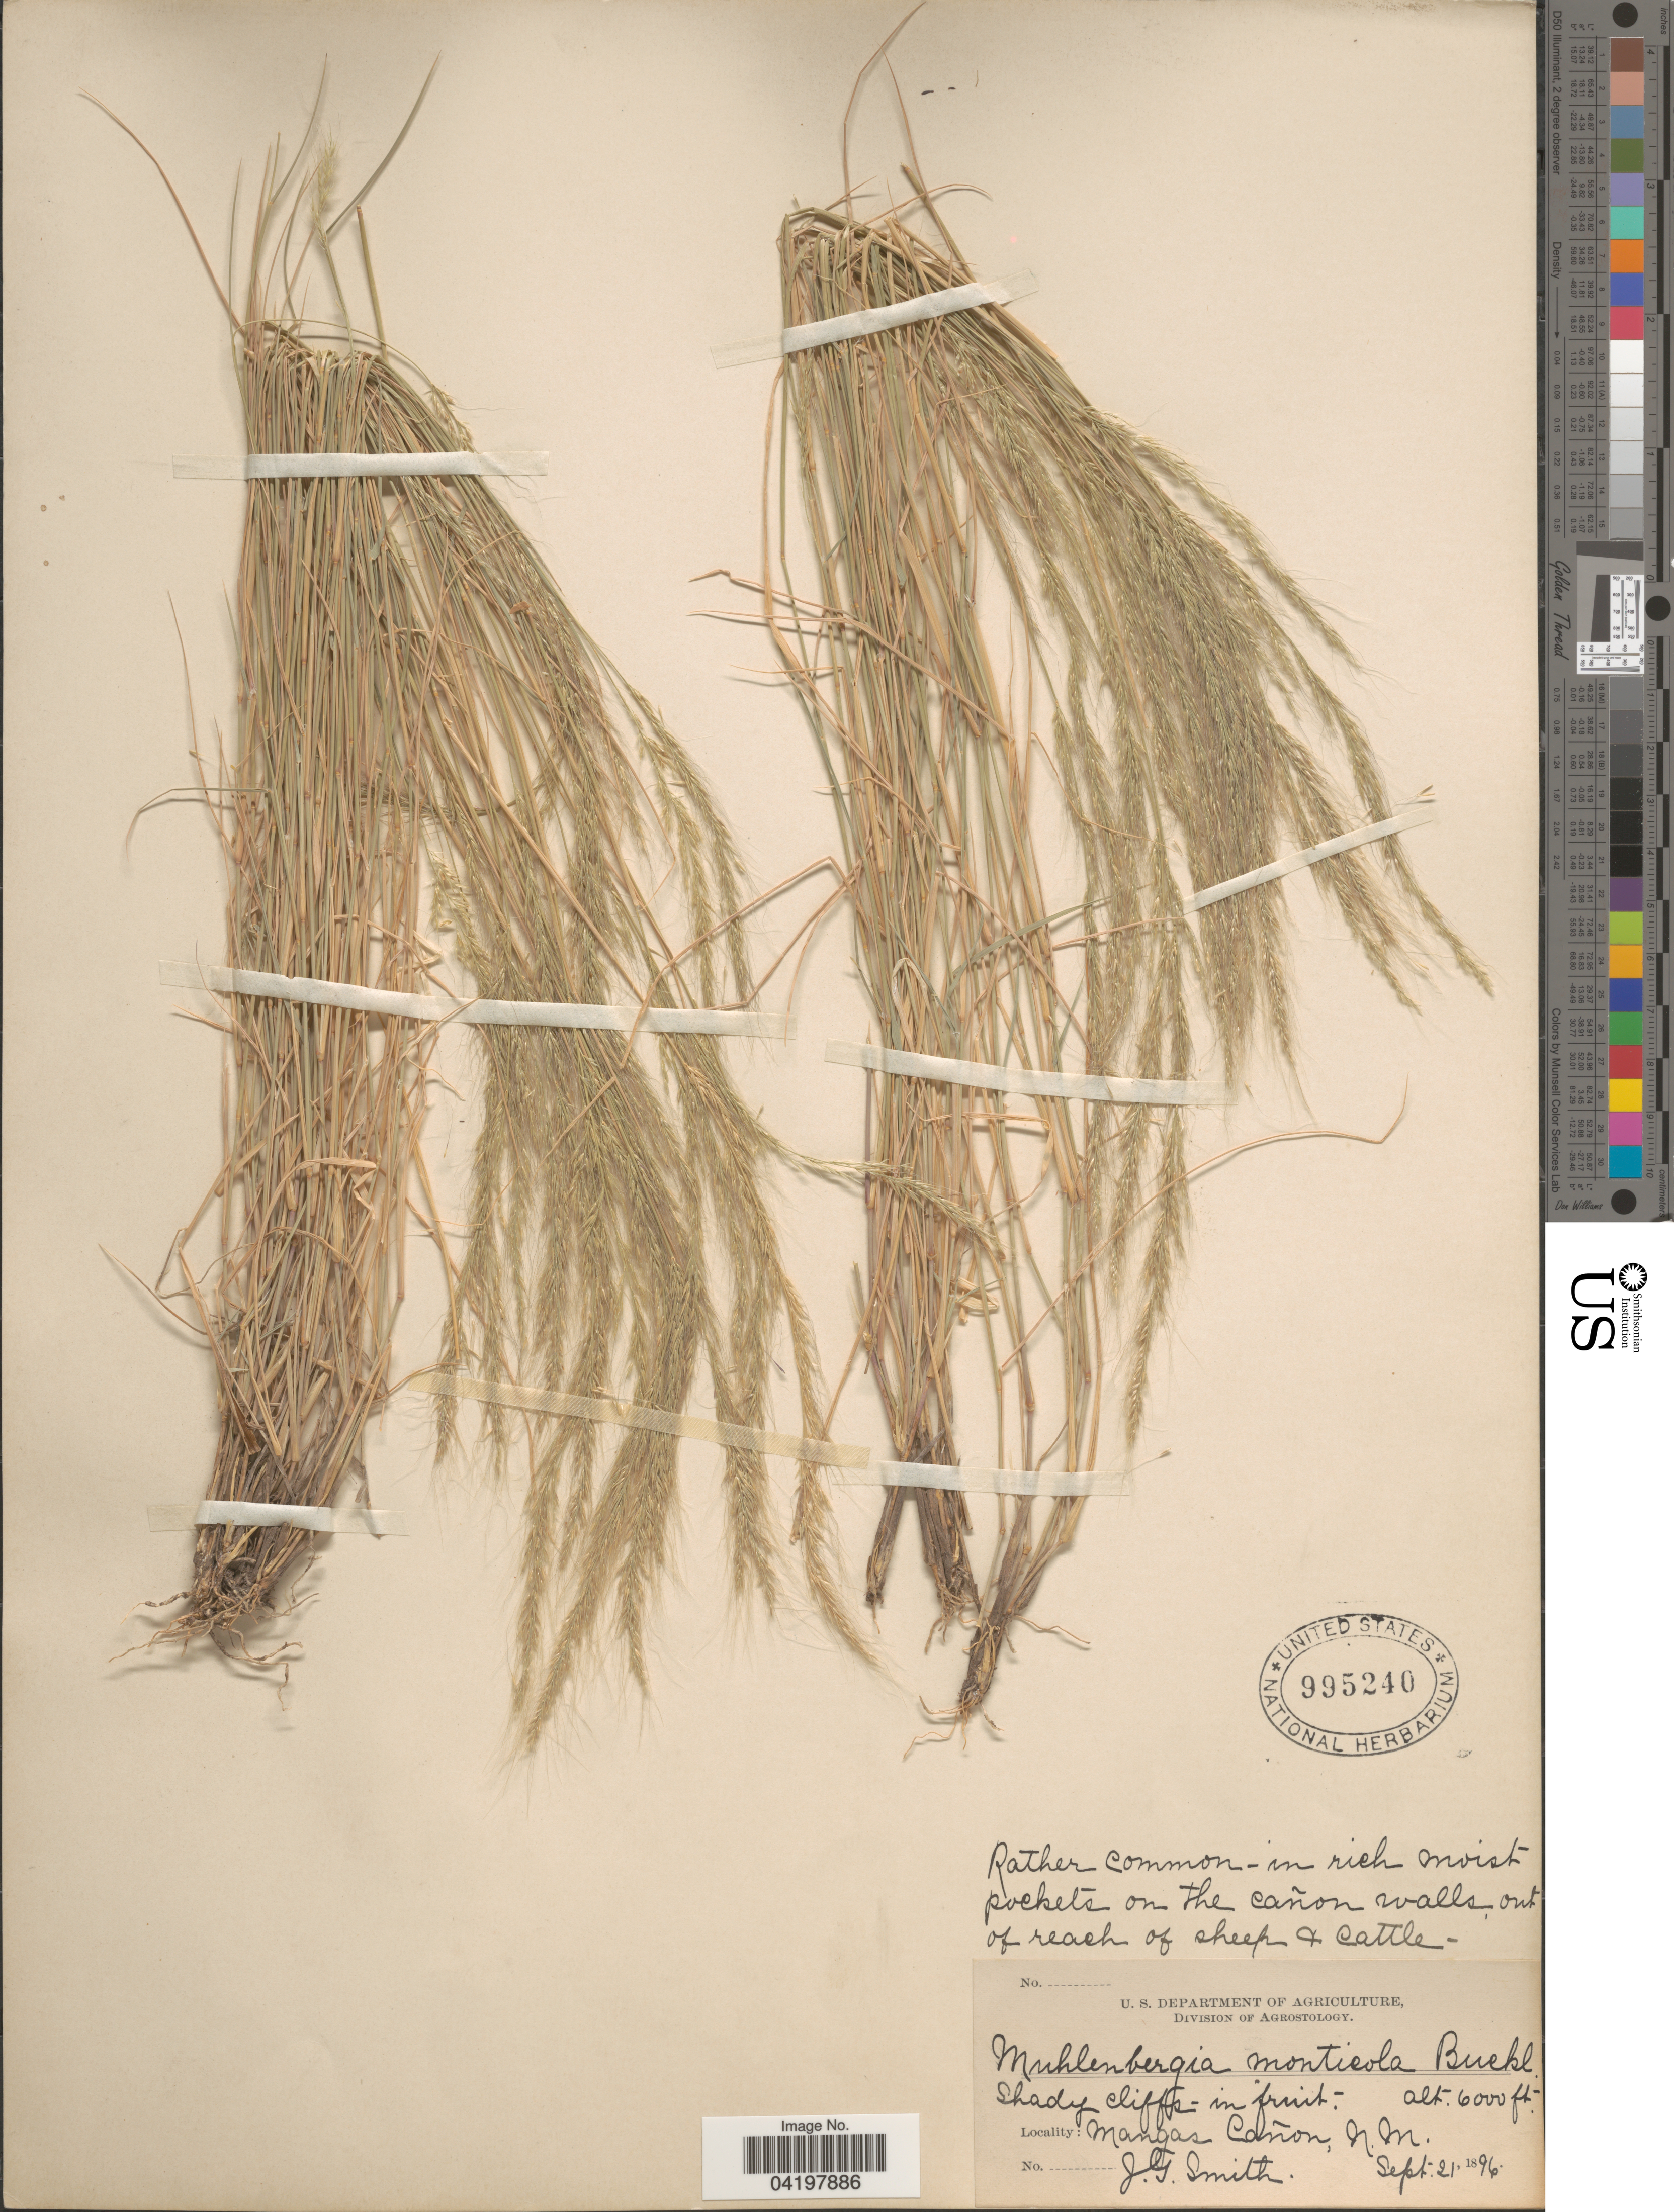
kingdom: Plantae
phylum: Tracheophyta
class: Liliopsida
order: Poales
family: Poaceae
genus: Muhlenbergia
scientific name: Muhlenbergia tenuifolia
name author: (Kunth) Kunth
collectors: J. G. Smith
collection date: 1896-09-21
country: United States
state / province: New Mexico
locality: Mangas Cañon.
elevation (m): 1829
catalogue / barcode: US 995240